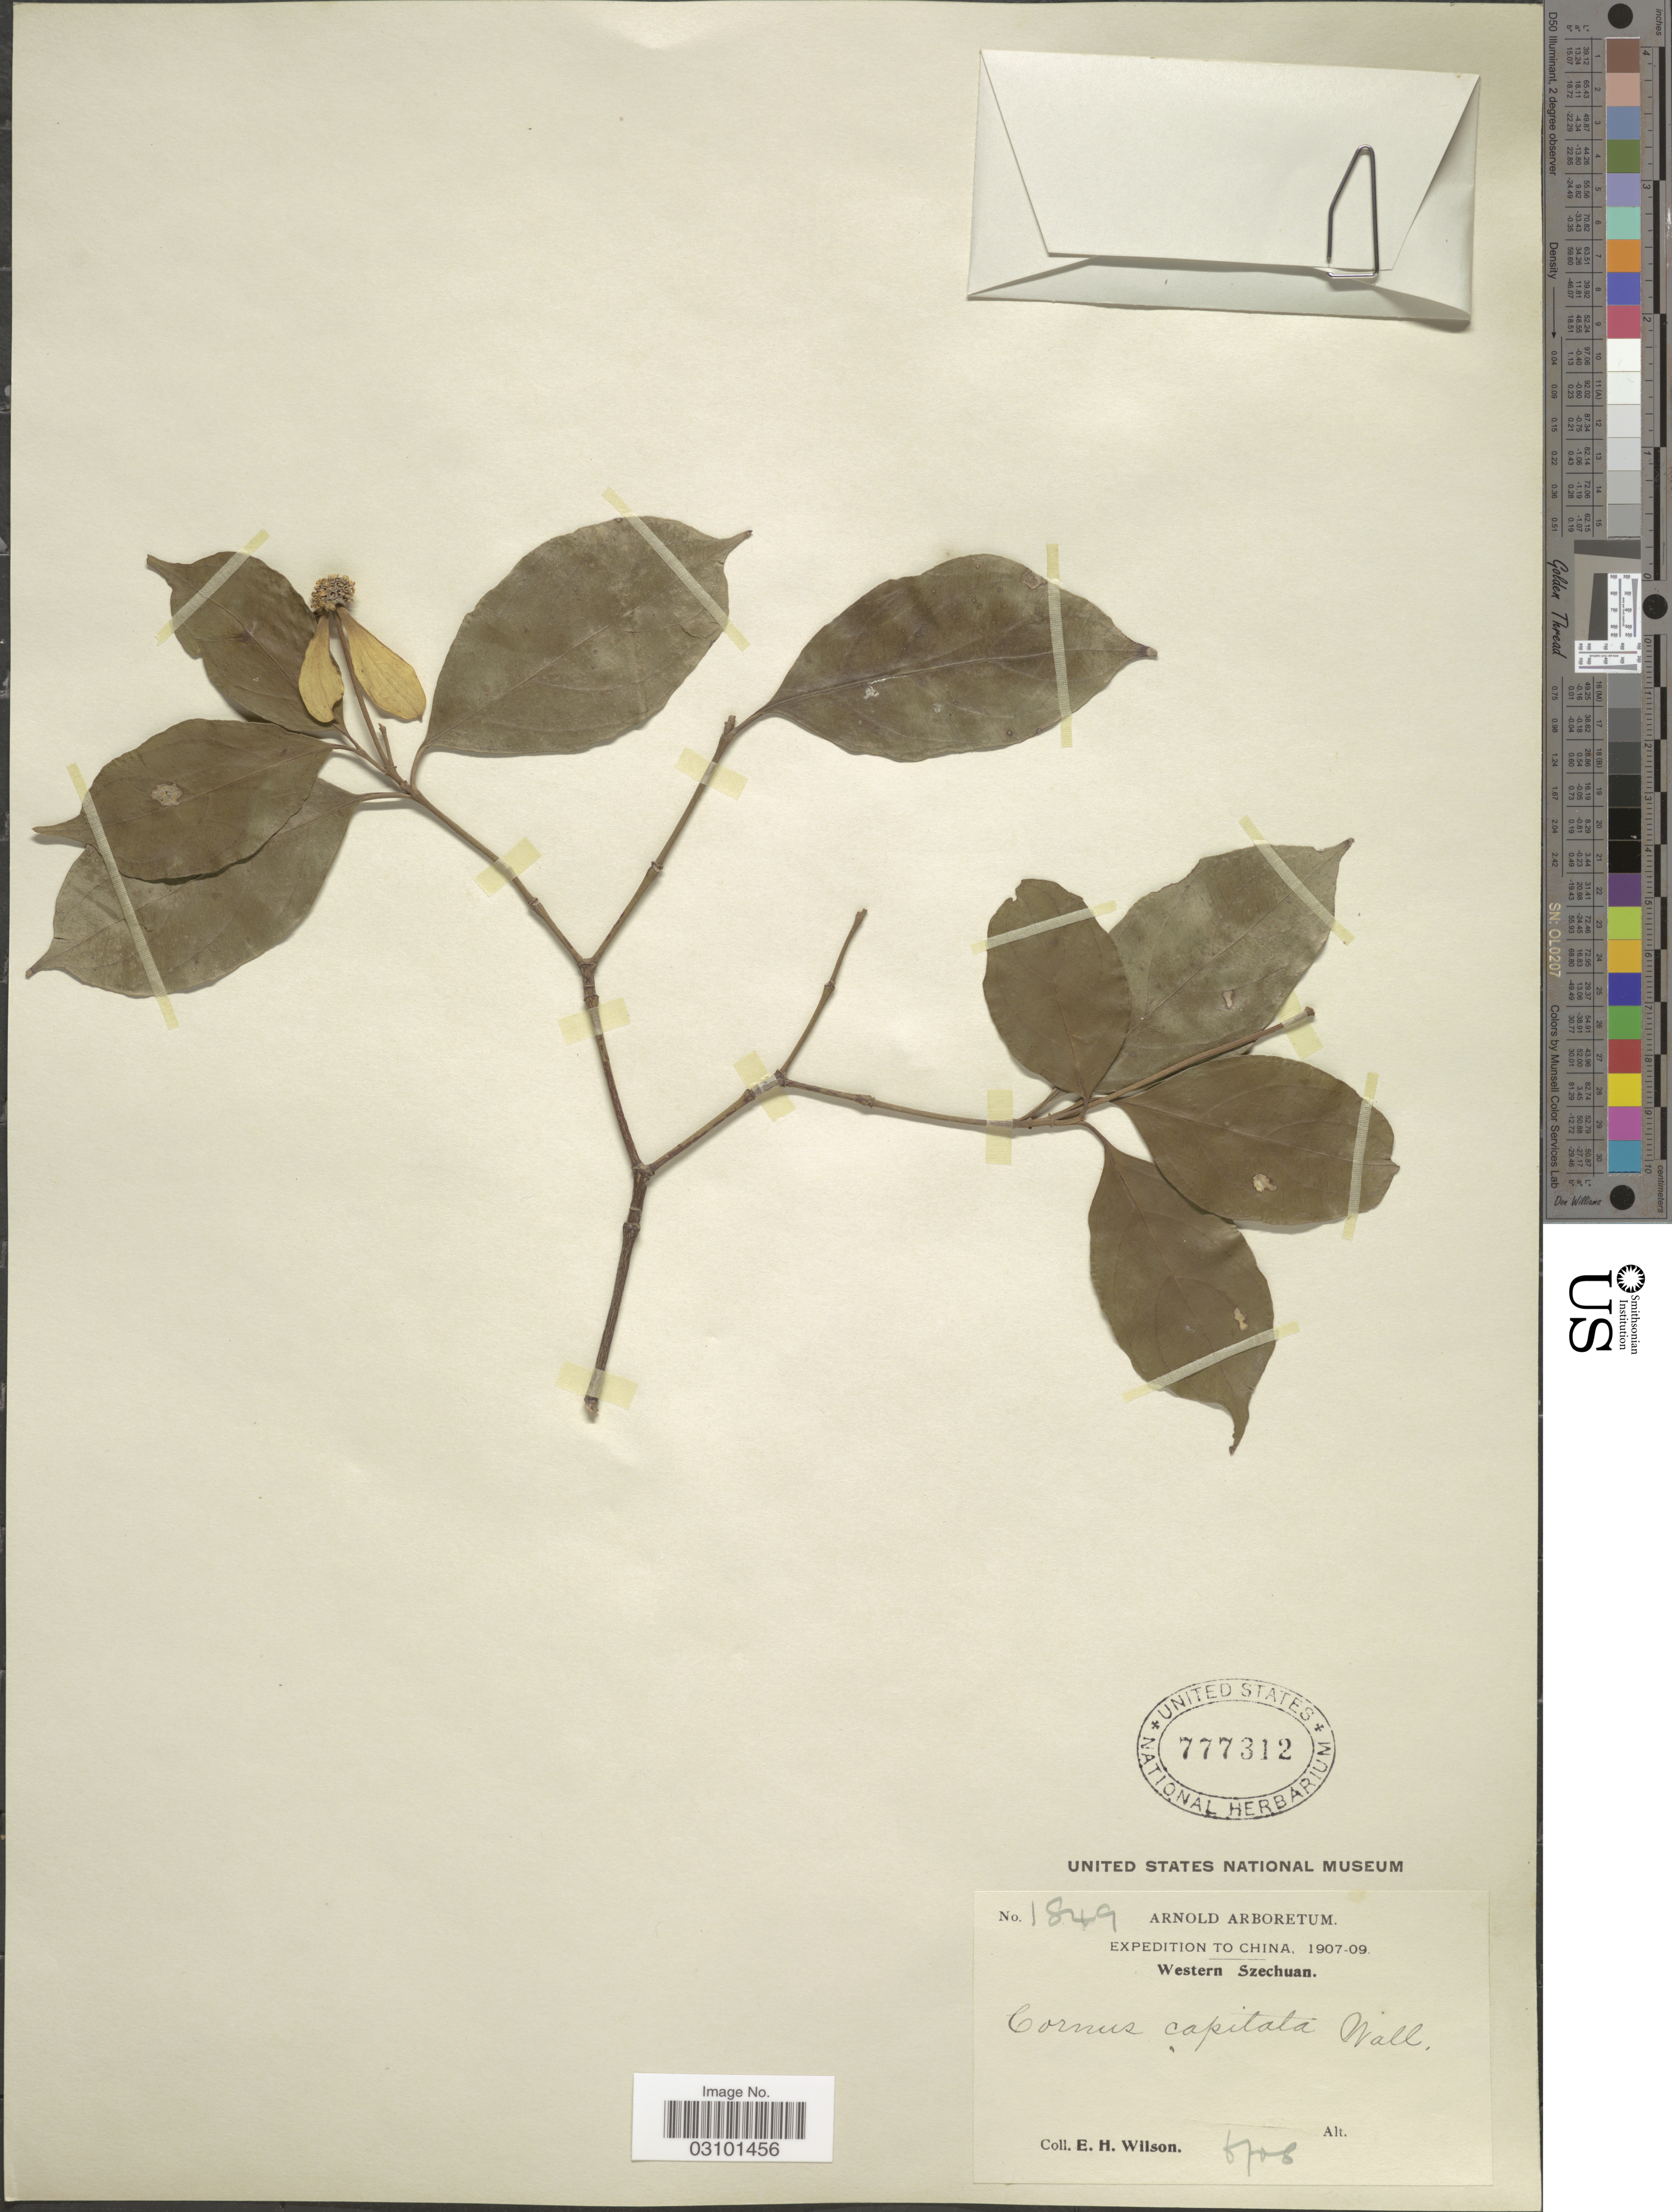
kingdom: Plantae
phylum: Tracheophyta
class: Magnoliopsida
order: Cornales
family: Cornaceae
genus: Cornus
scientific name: Cornus capitata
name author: Wall.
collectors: E. Wilson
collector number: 1849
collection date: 1908-06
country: China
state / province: Sichuan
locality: Western Szechuan.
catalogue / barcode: US 777312